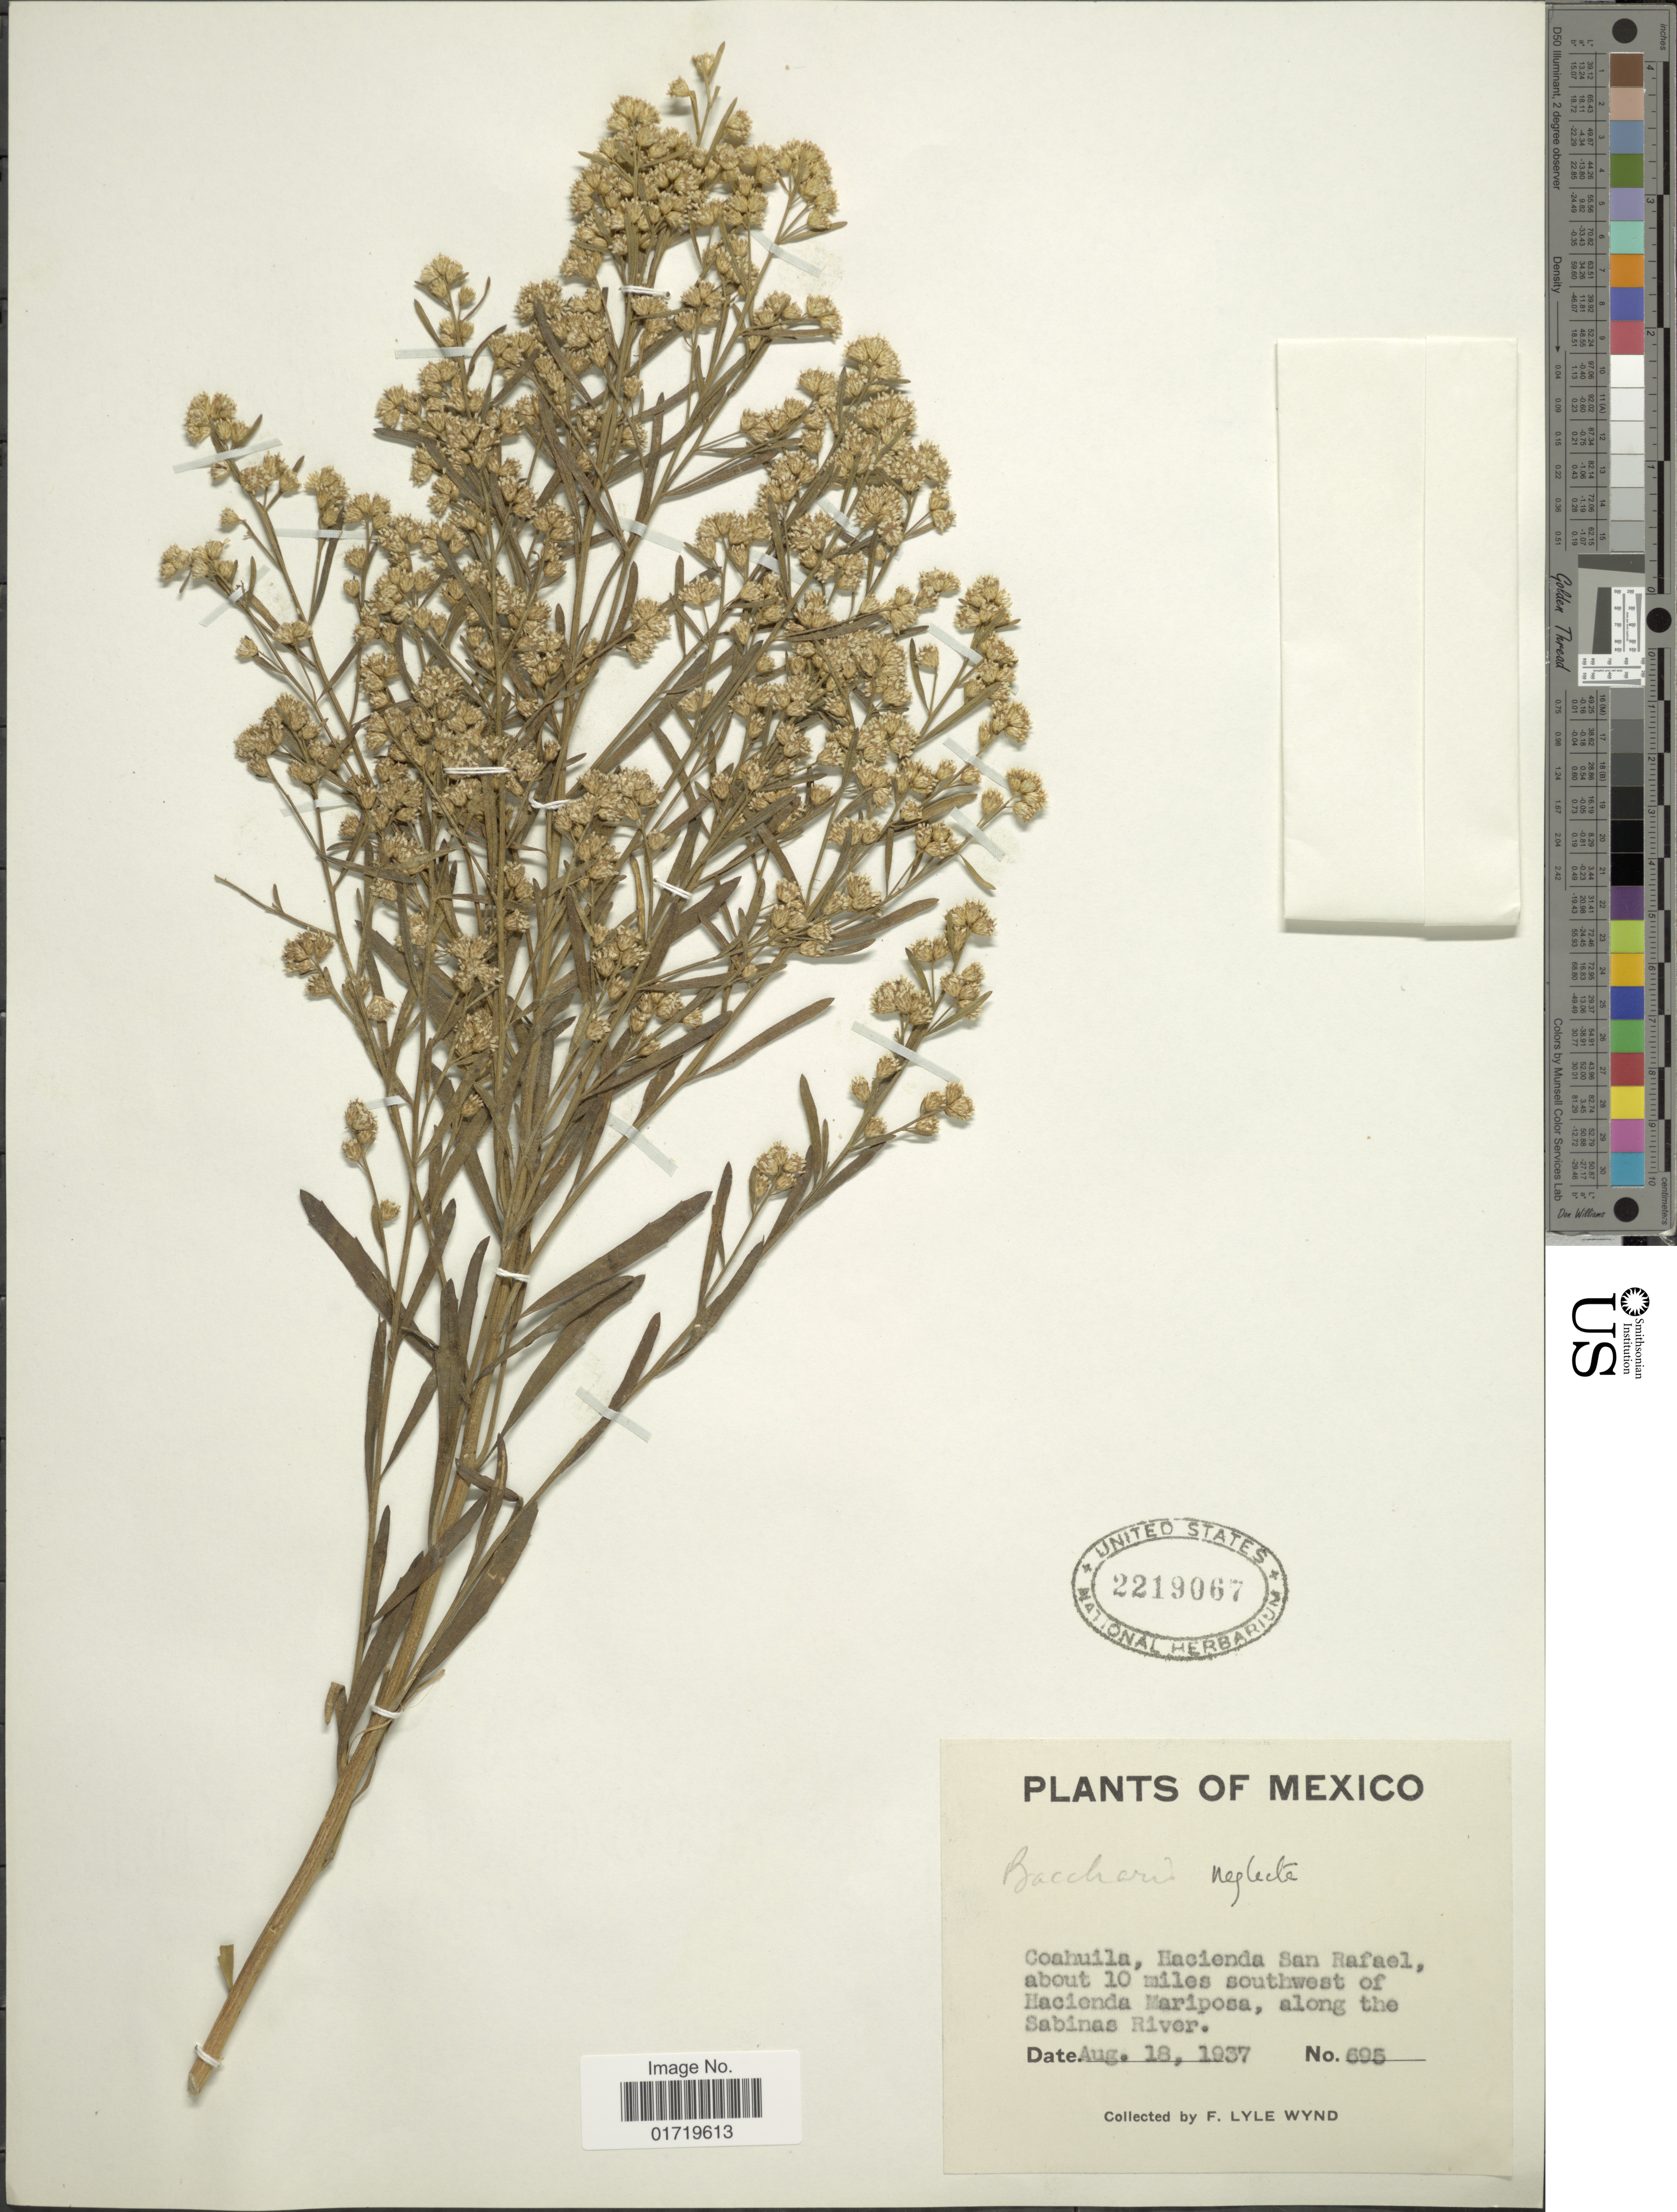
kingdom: Plantae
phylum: Tracheophyta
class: Magnoliopsida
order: Asterales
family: Asteraceae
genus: Baccharis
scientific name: Baccharis neglecta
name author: Britton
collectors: F. L. Wynd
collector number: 695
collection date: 1937-08-18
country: Mexico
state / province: Coahuila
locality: Coahuila, Hacienda San Rafael, about 10 miles southwest of Hacienda Mariposa, along the Sabinas River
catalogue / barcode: US 2219067